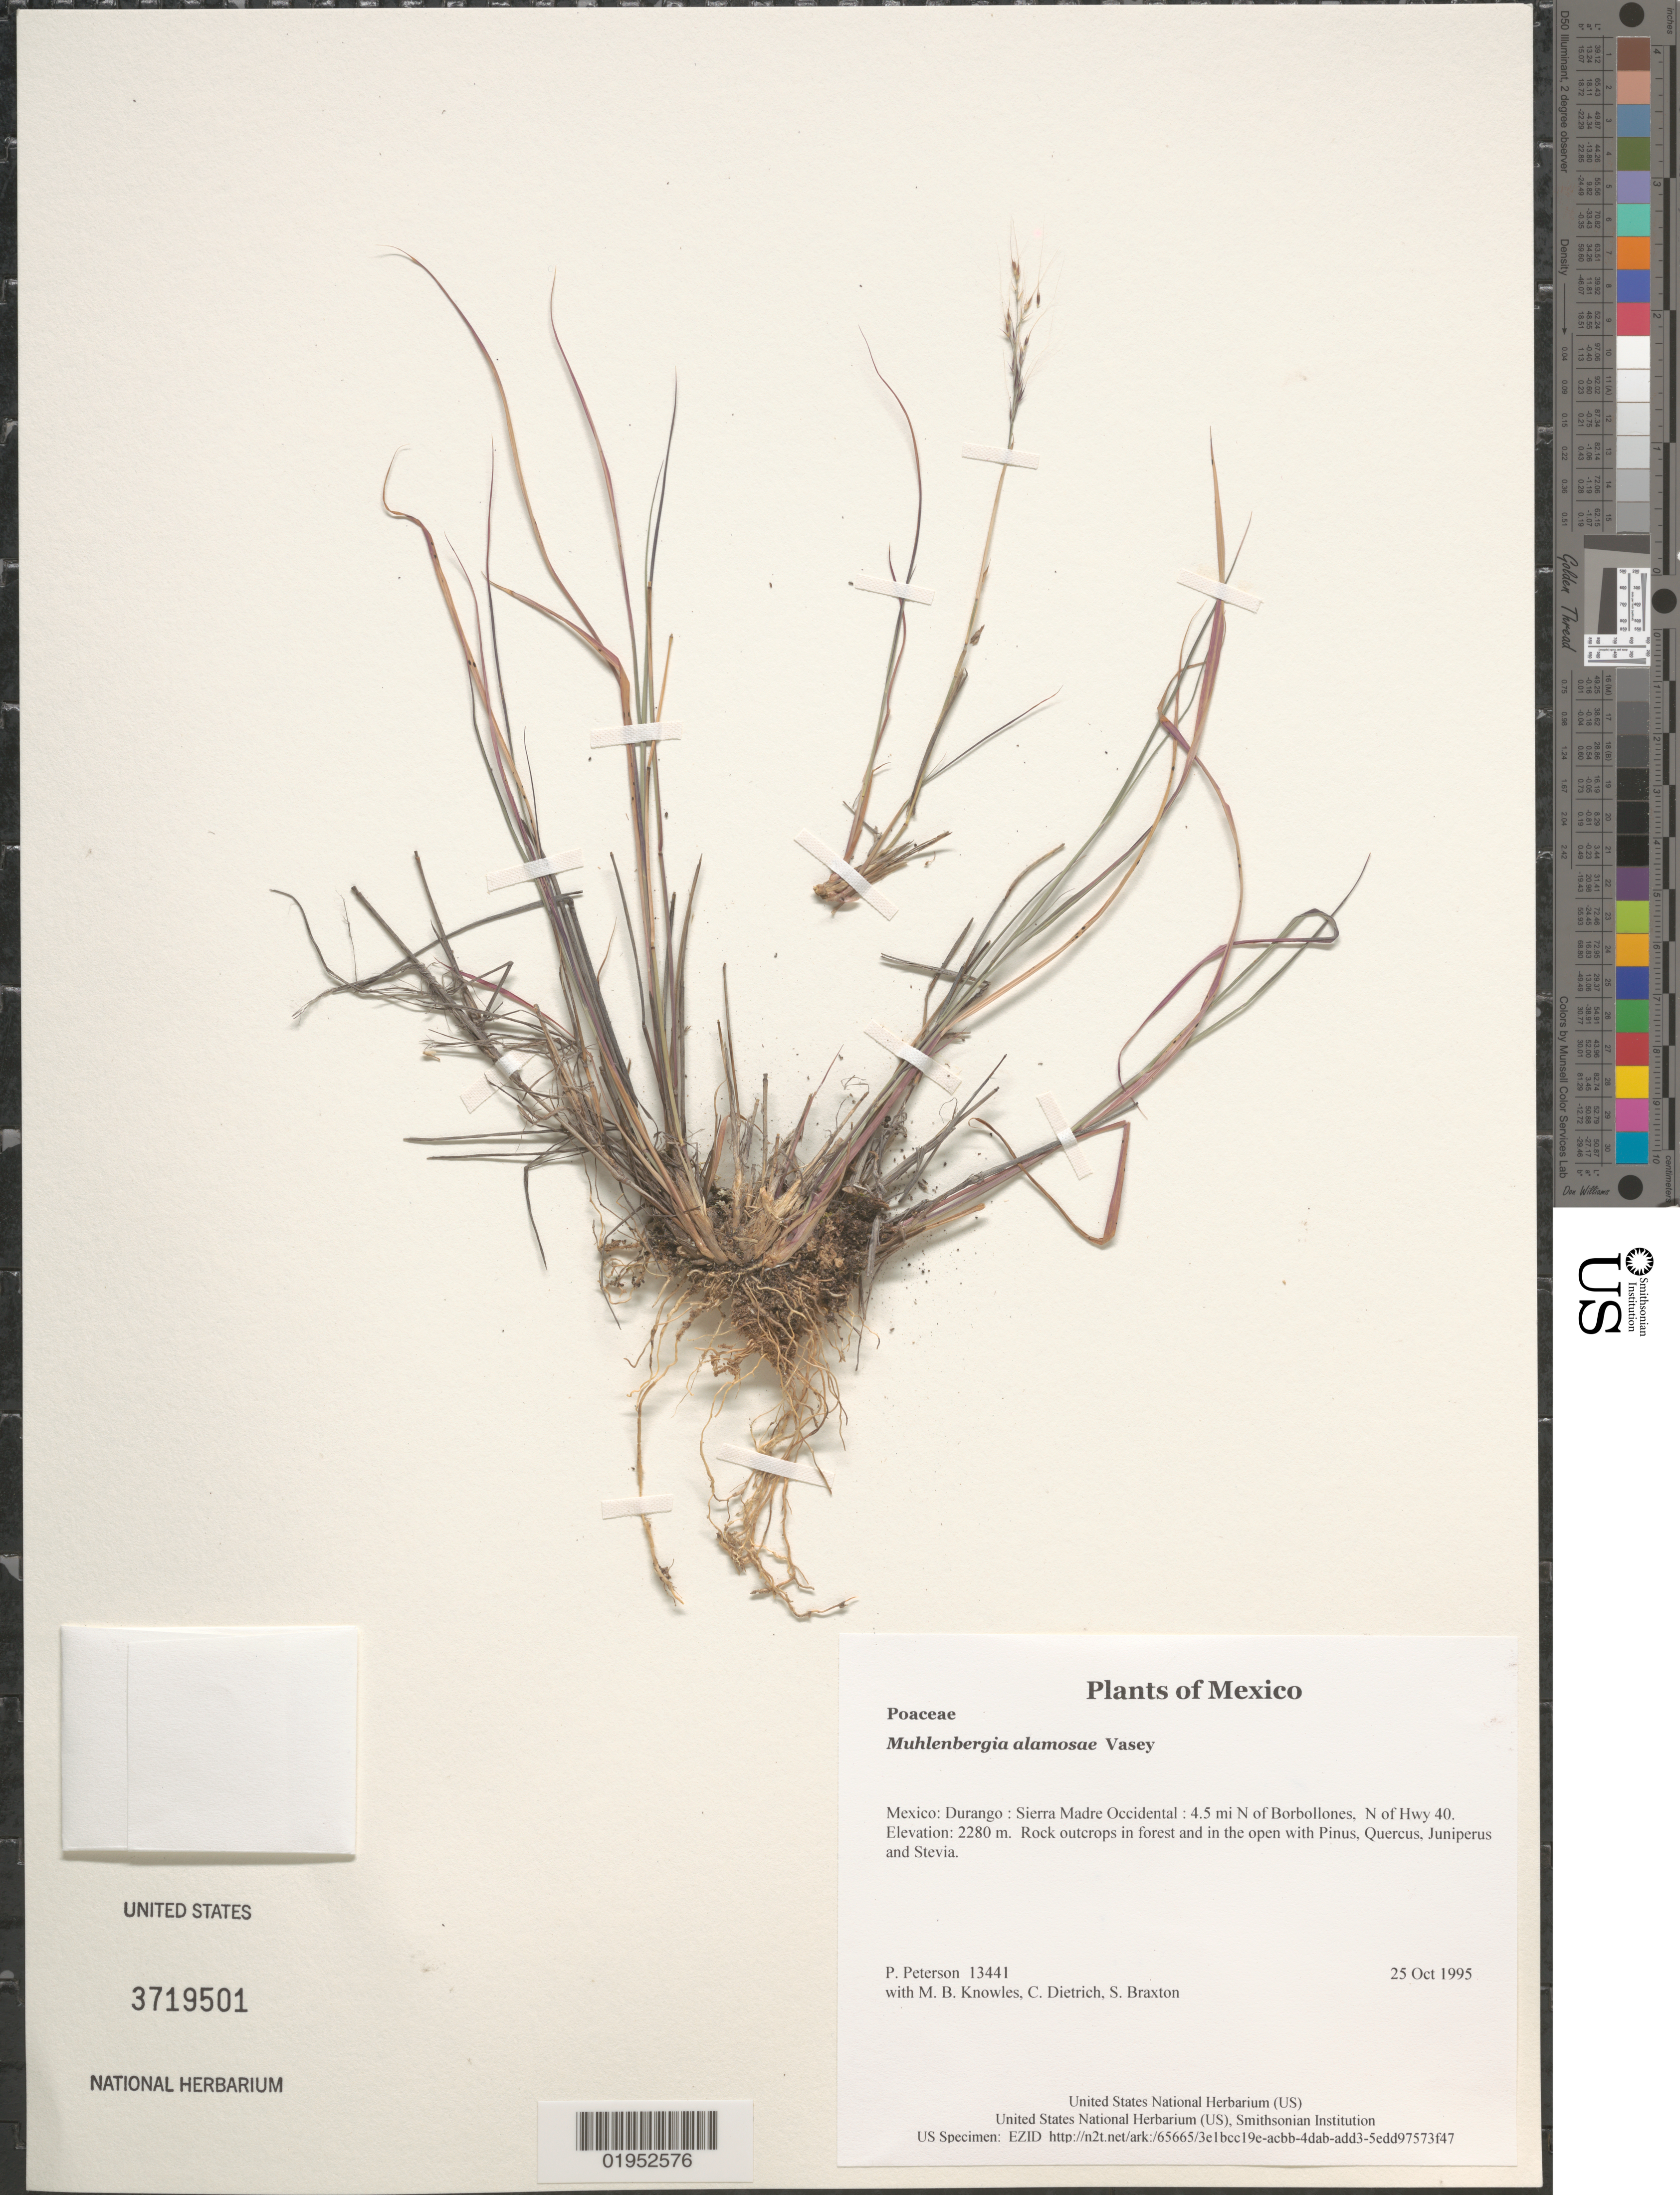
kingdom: Plantae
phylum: Tracheophyta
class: Liliopsida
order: Poales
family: Poaceae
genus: Muhlenbergia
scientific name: Muhlenbergia alamosae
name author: Vasey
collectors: P. M. Peterson, M. B. Knowles, C. Dietrich & S. Braxton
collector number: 13441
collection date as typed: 25 Oct 1995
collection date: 1995-10-25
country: Mexico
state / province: Durango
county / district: Sierra Madre Occidental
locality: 4.5 mi N of Borbollones, N of Hwy 40.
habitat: Rock outcrops in forest and in the open with Pinus, Quercus, Juniperus and Stevia.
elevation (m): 2280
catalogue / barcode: US 3719501